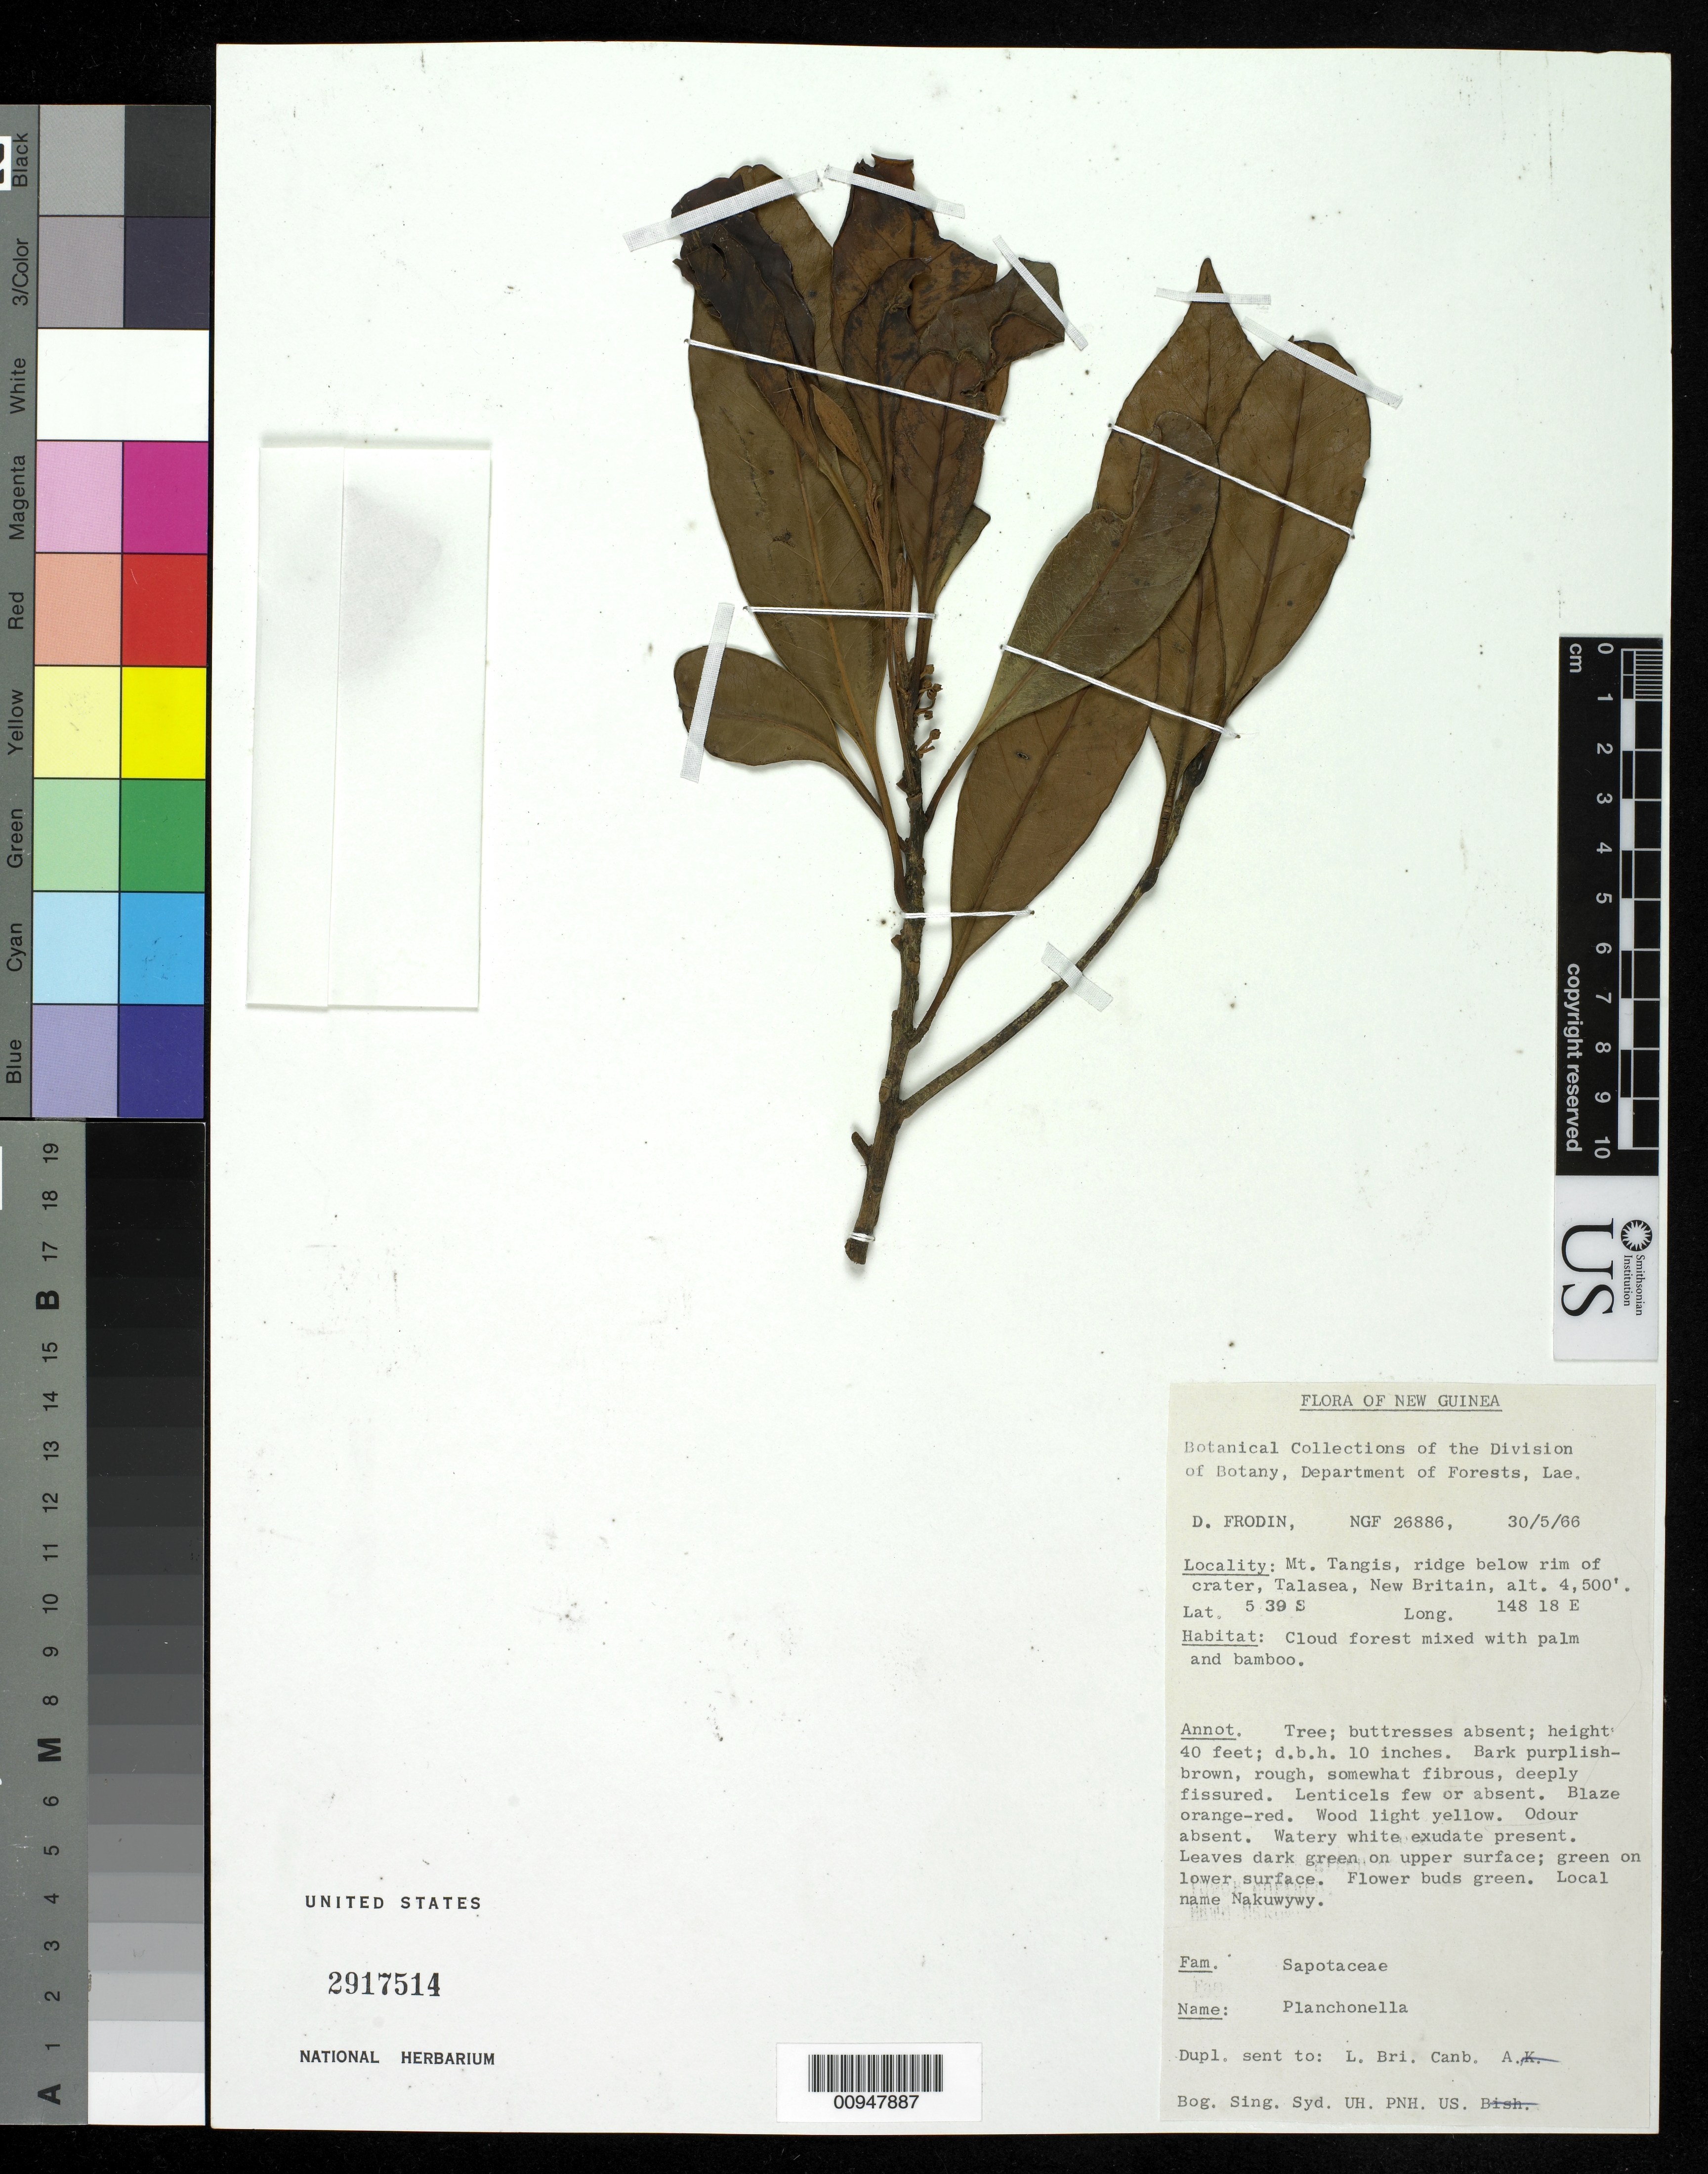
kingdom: Plantae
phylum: Tracheophyta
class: Magnoliopsida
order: Ericales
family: Sapotaceae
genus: Planchonella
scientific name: Planchonella sp.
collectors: D. G. Frodin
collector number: NGF 26886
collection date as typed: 30 May 1966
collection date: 1966-05-30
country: Papua New Guinea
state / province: West New Britain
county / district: Talasea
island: New Britain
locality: Mt. Tangis, ridge below rim of crater, Talasea, New Britain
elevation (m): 1372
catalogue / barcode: US 2917514